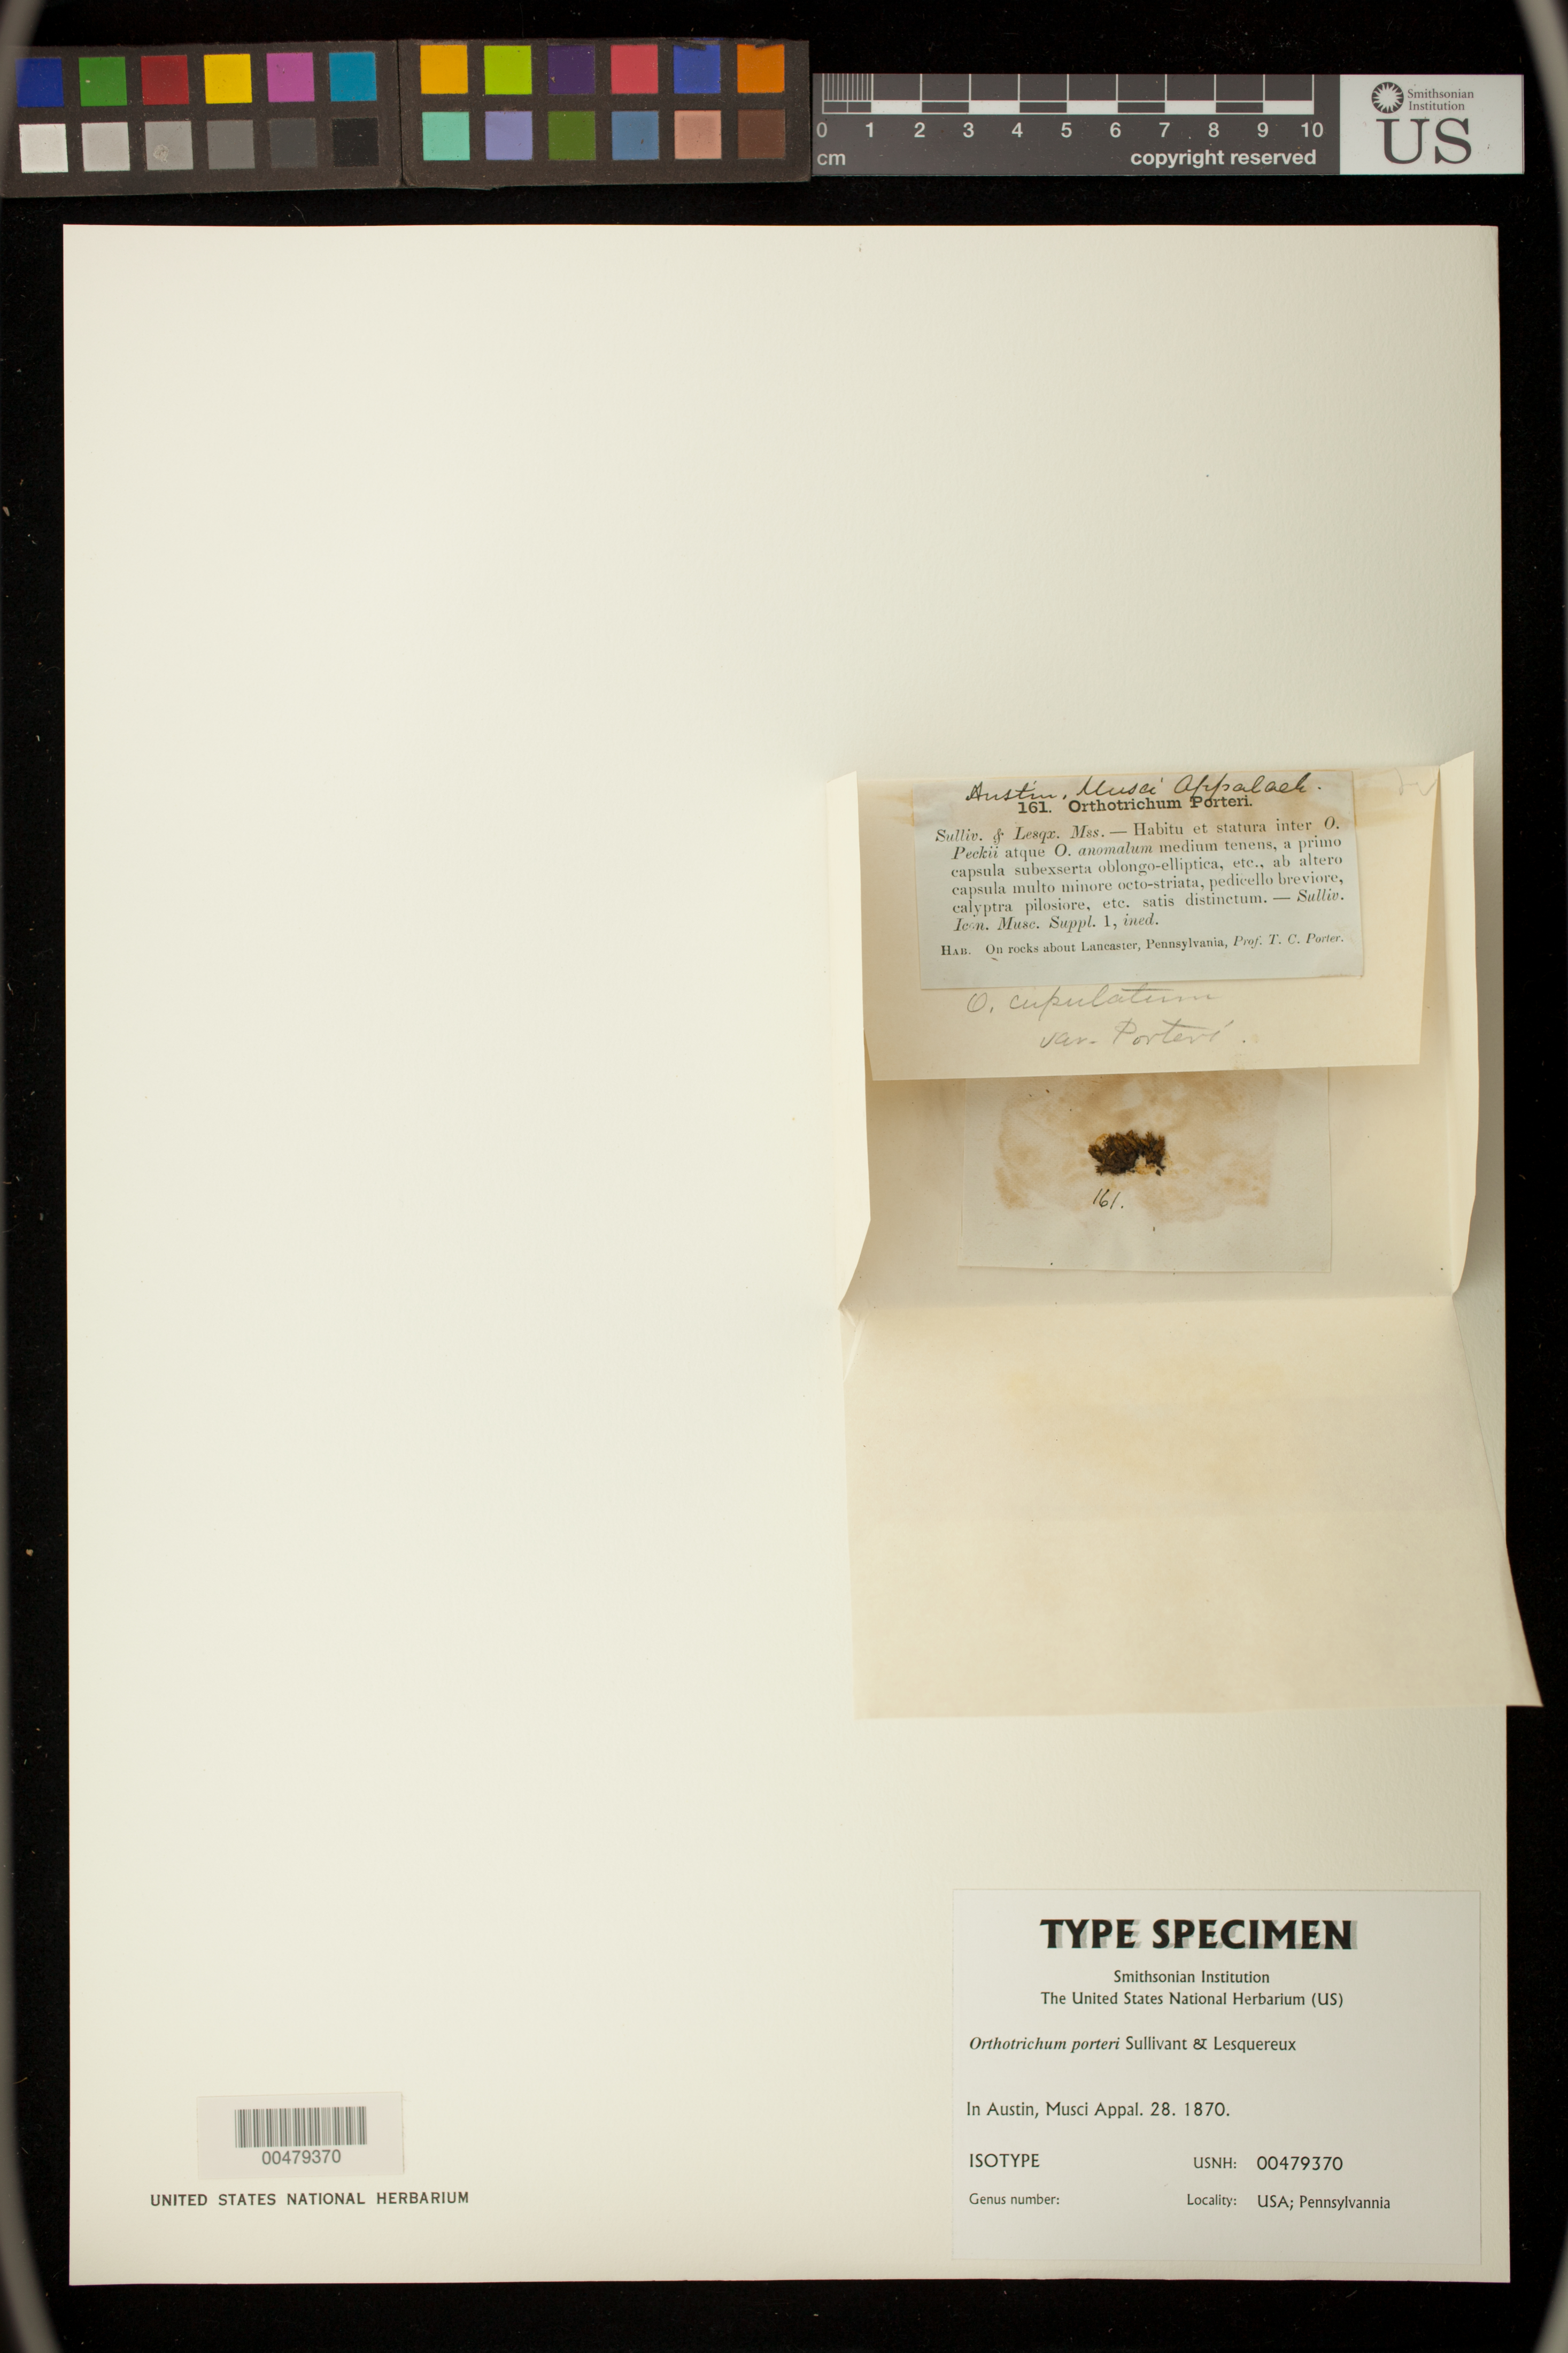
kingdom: Plantae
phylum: Bryophyta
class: Bryopsida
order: Orthotrichales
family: Orthotrichaceae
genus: Orthotrichum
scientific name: Orthotrichum porteri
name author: Sull. & Lesq. in Austin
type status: Isotype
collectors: T. C. Porter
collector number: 161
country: United States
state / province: Pennsylvania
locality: About Lancaster.